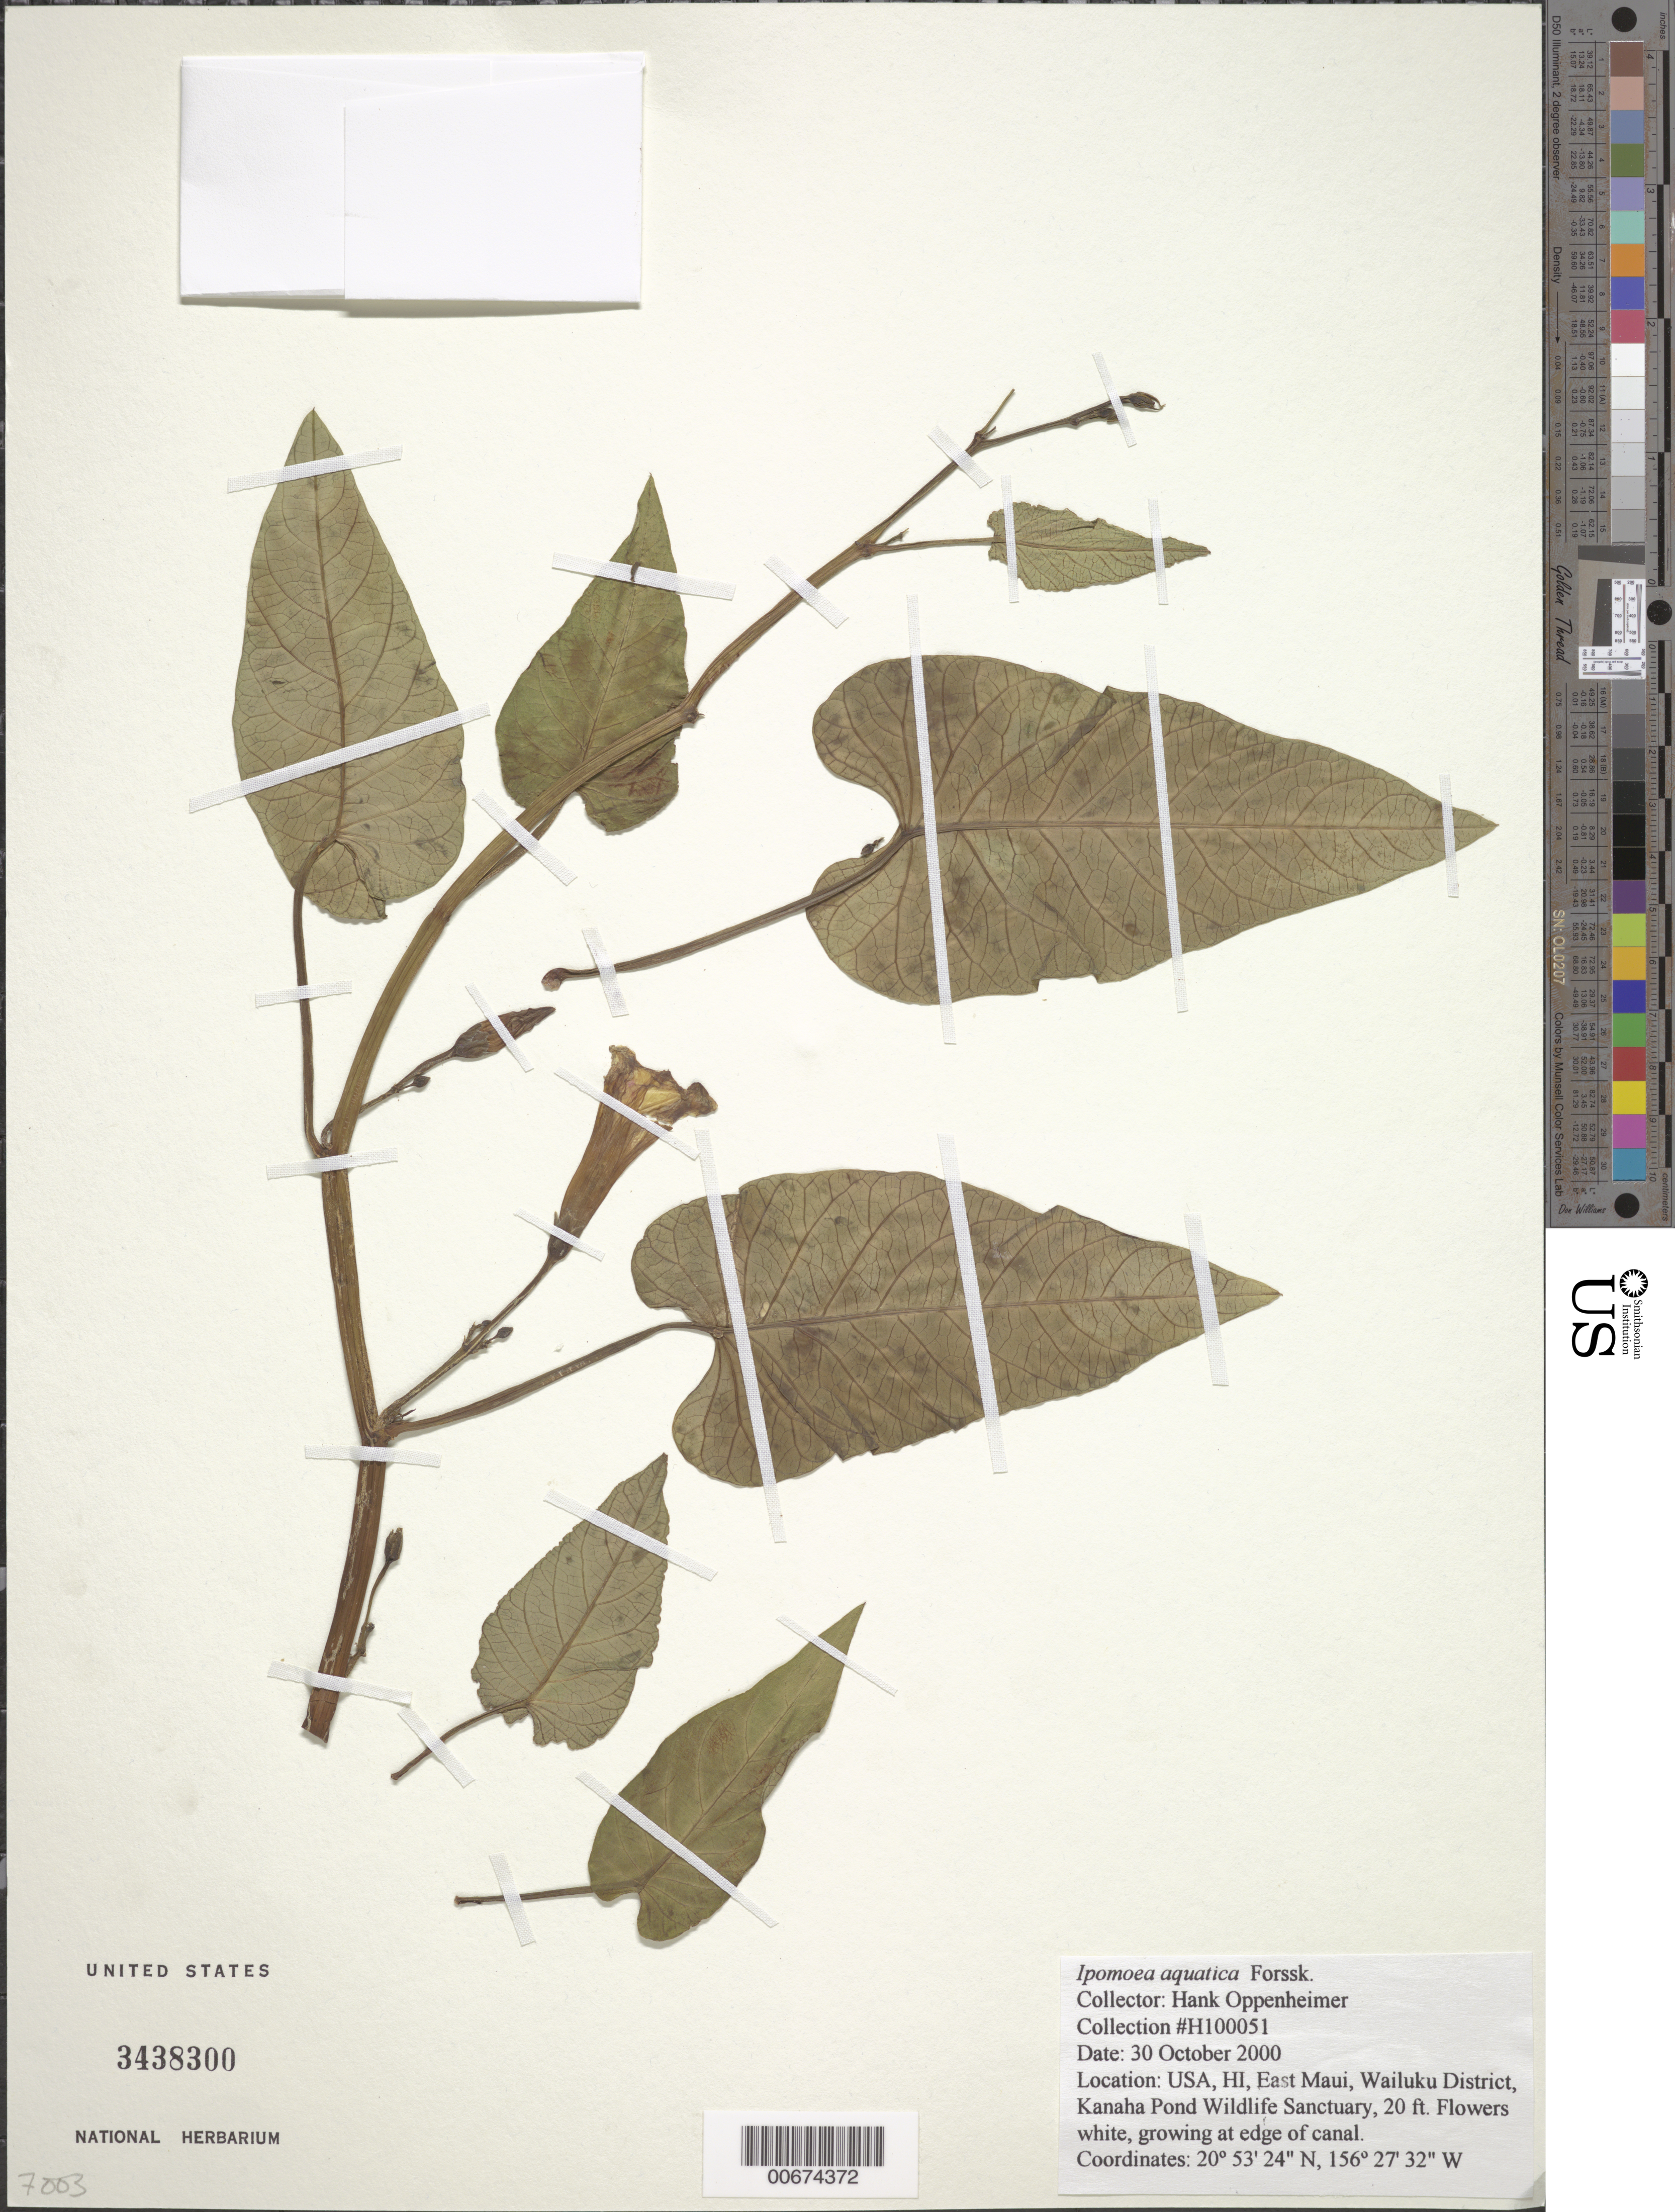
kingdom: Plantae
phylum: Tracheophyta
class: Magnoliopsida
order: Solanales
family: Convolvulaceae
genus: Ipomoea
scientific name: Ipomoea aquatica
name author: Forssk.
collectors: H. L. Oppenheimer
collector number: H100051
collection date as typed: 30 Oct 2000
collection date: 2000-10-30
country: United States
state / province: Hawaii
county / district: Maui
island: Maui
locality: E Maui, Wailuku Distr., Kanaha Pond Wildlife Sanctuary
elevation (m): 6.1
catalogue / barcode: US 3438300